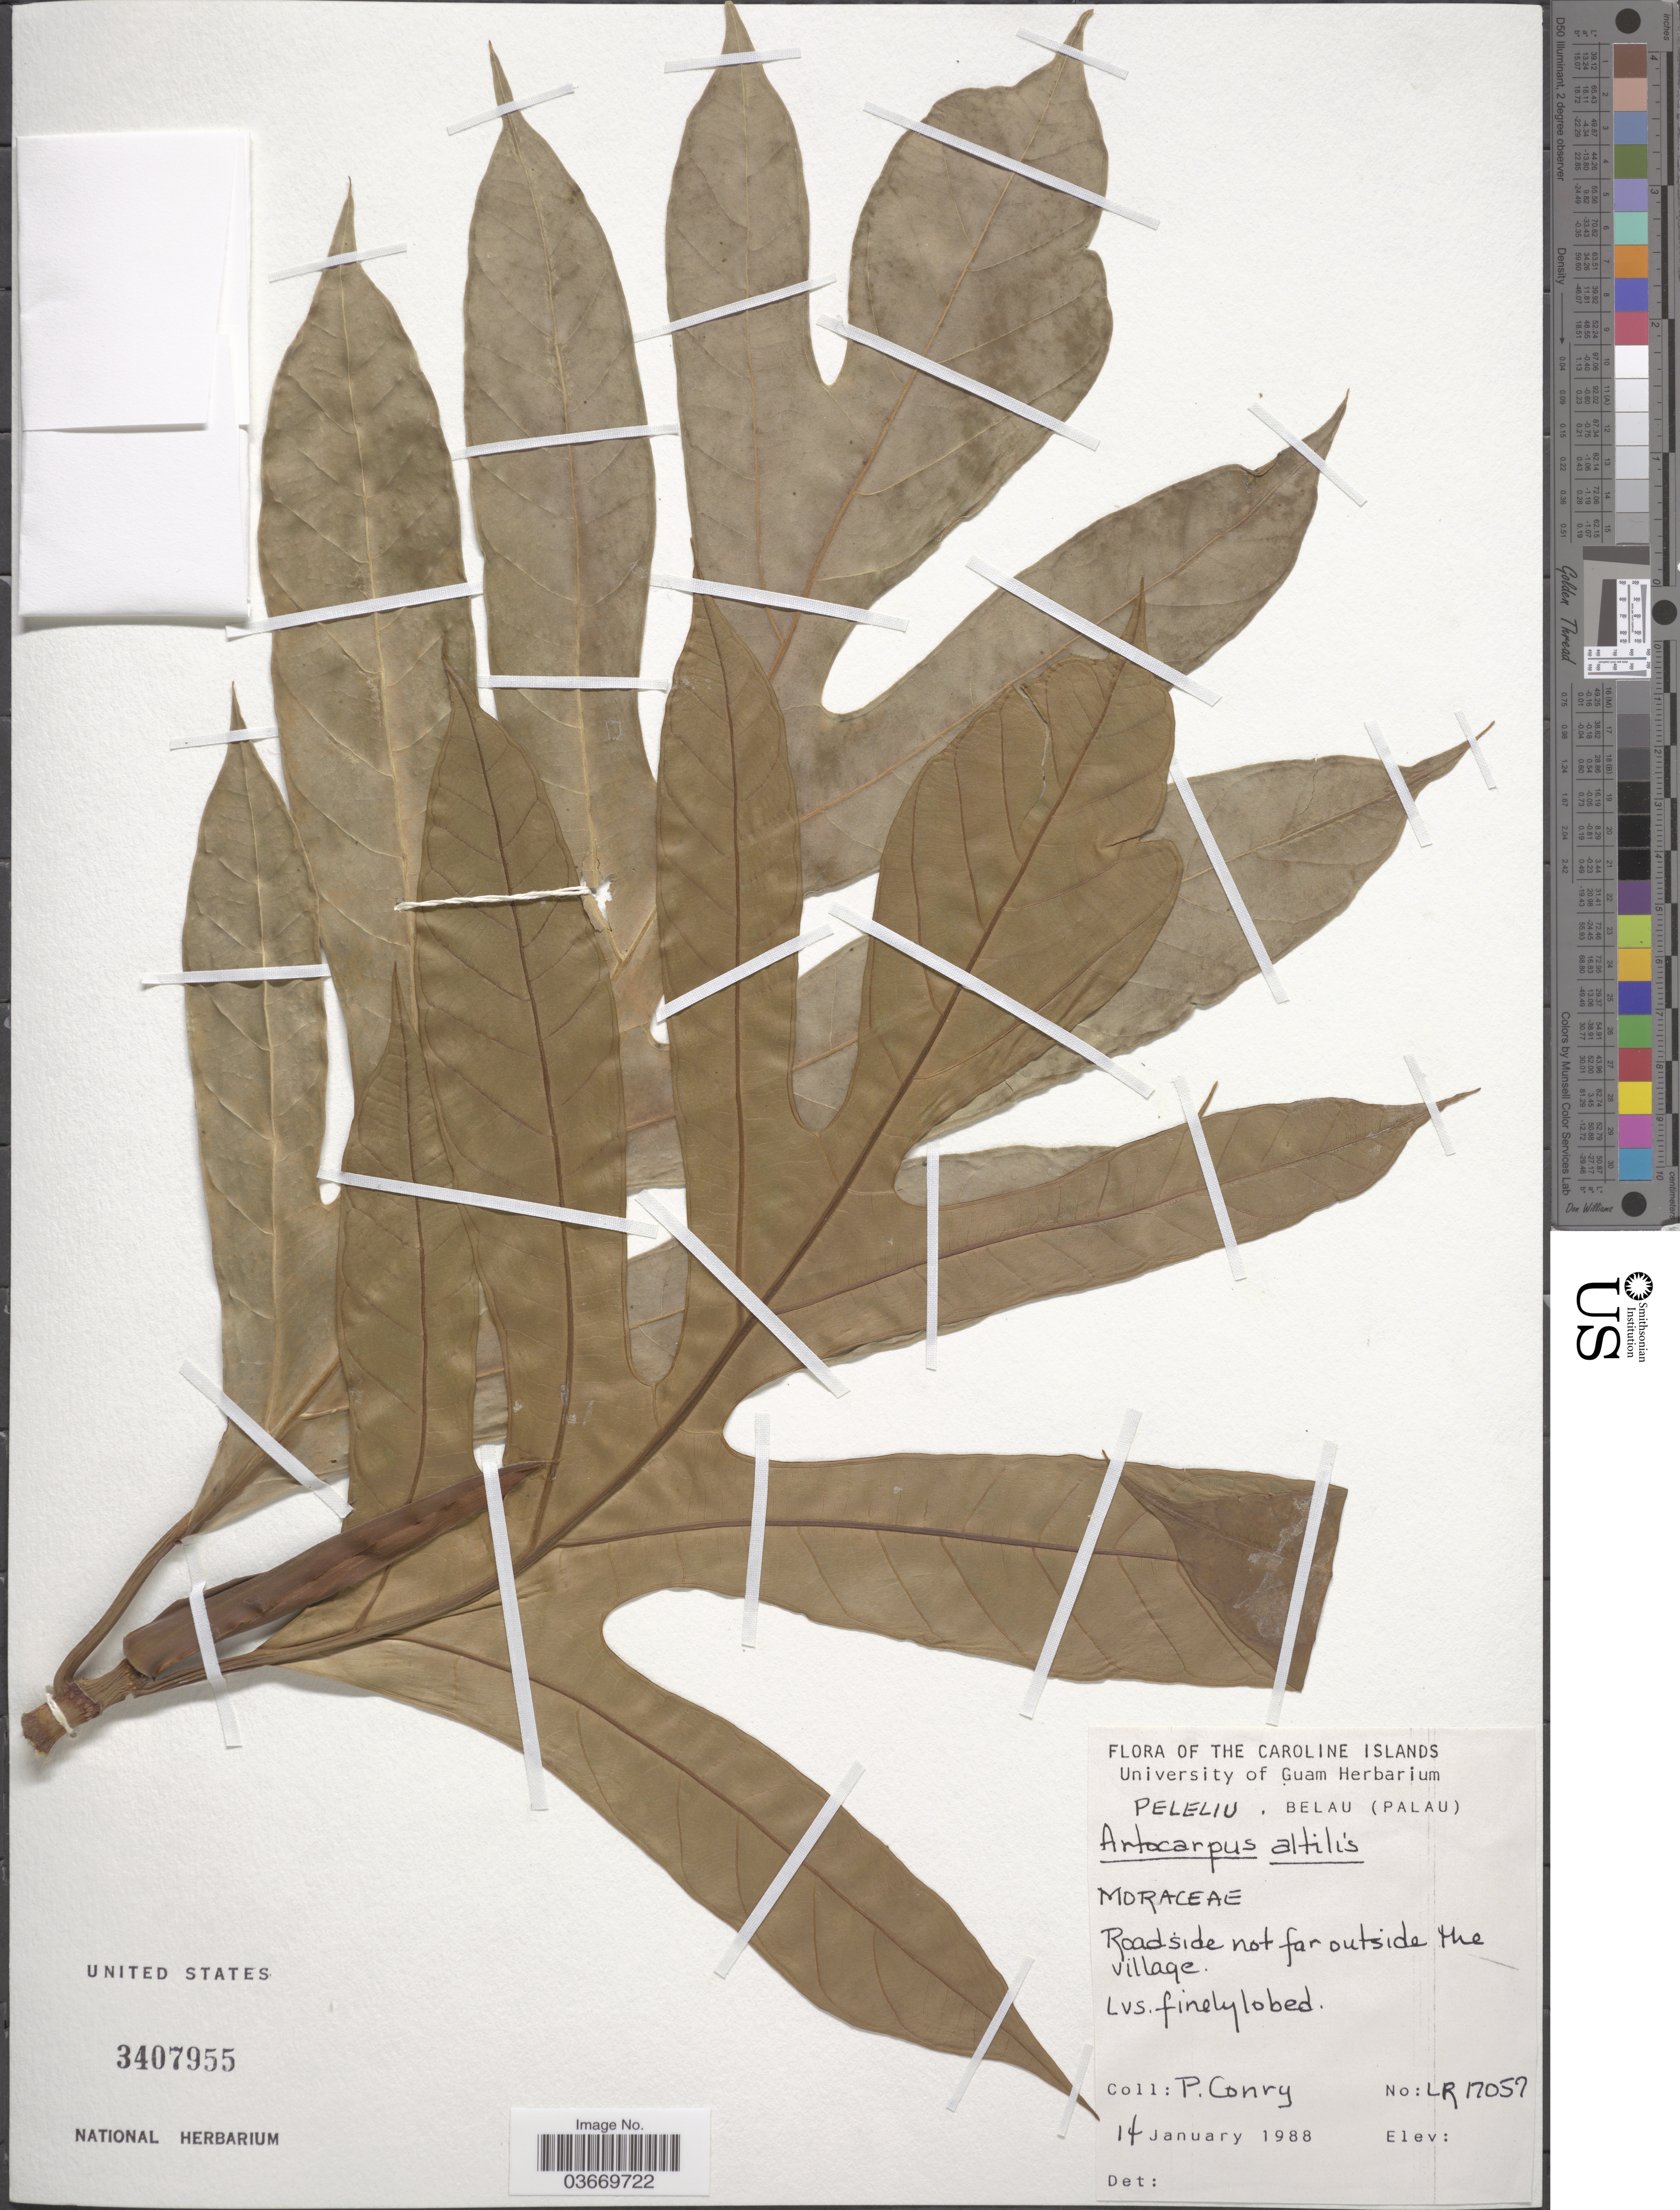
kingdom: Plantae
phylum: Tracheophyta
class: Magnoliopsida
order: Rosales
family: Moraceae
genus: Artocarpus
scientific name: Artocarpus altilis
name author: (Parkinson) Fosberg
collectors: P. Conry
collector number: LR17057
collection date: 1988-01-14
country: Palau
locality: The Caroline Islands. Peleliu, Belau (Palau). Roadside not far outside the village.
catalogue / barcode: US 3407955